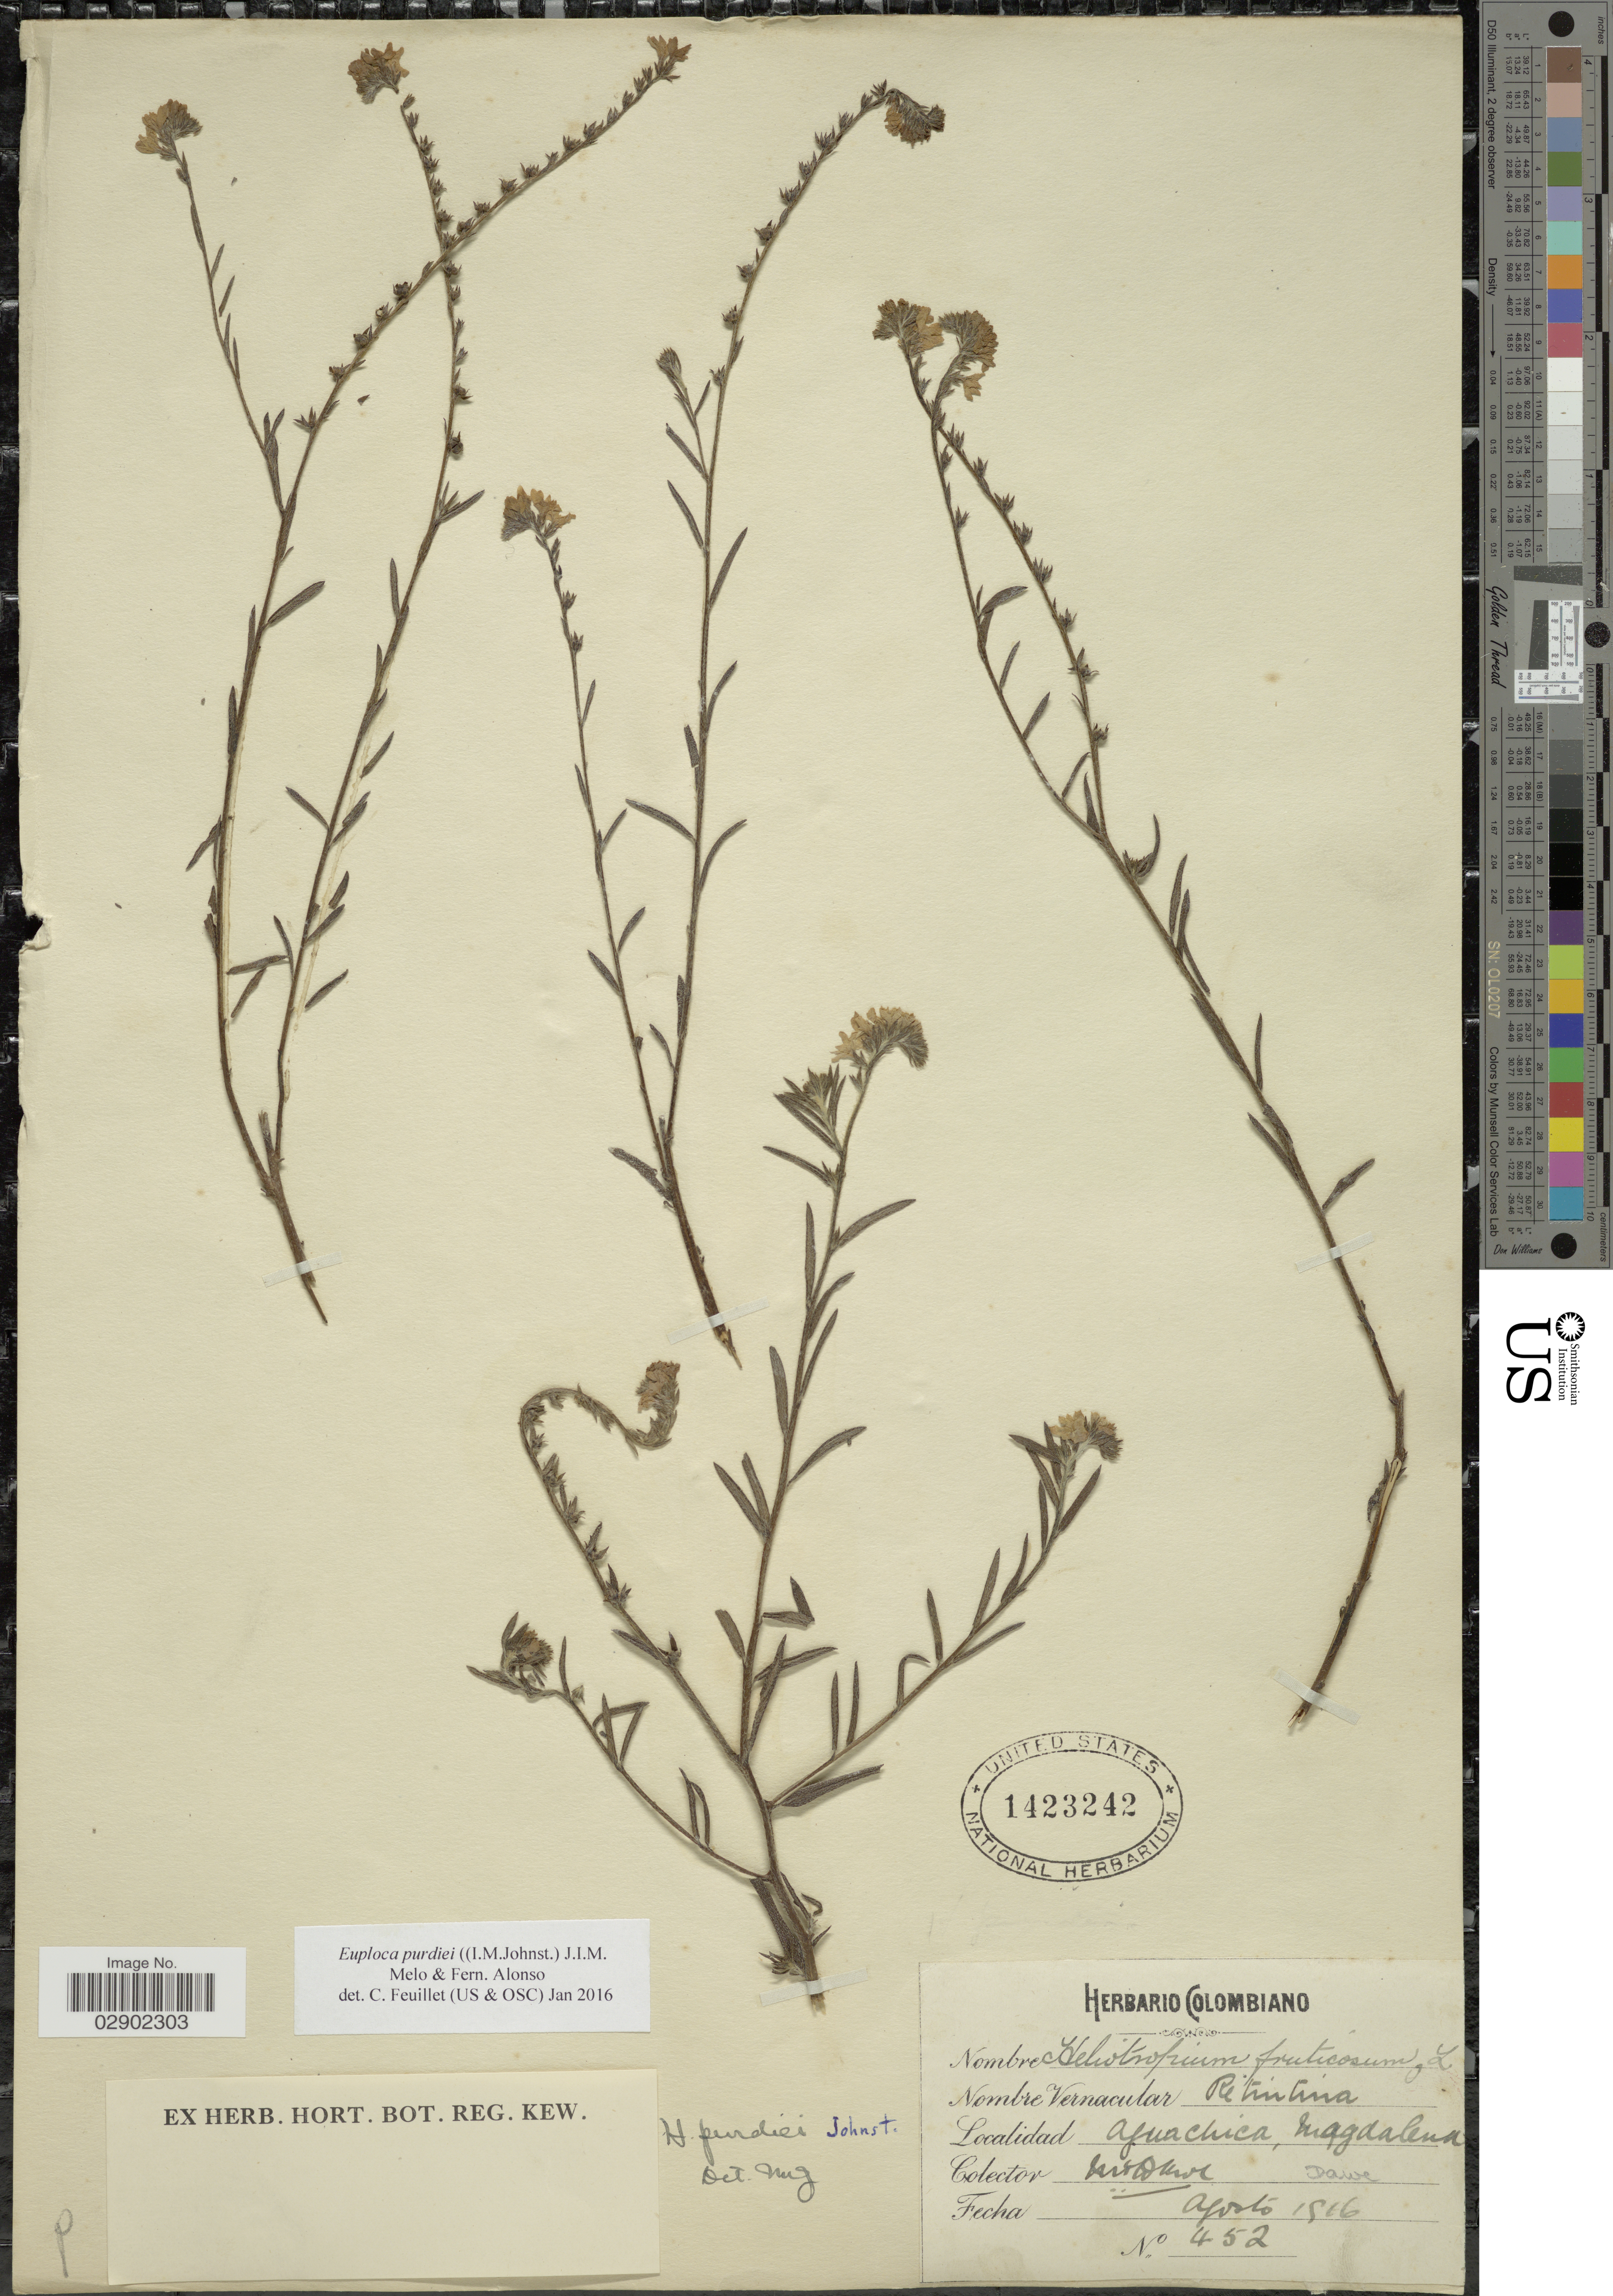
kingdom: Plantae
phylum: Tracheophyta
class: Magnoliopsida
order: Boraginales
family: Heliotropiaceae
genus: Euploca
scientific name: Euploca purdiei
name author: (I.M. Johnst.) J.I.M. Melo & Fern. Alonso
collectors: M. T. Dawe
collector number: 452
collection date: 1916-08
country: Colombia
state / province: Magdalena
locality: Aguachica, Magdalena.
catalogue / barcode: US 1423242